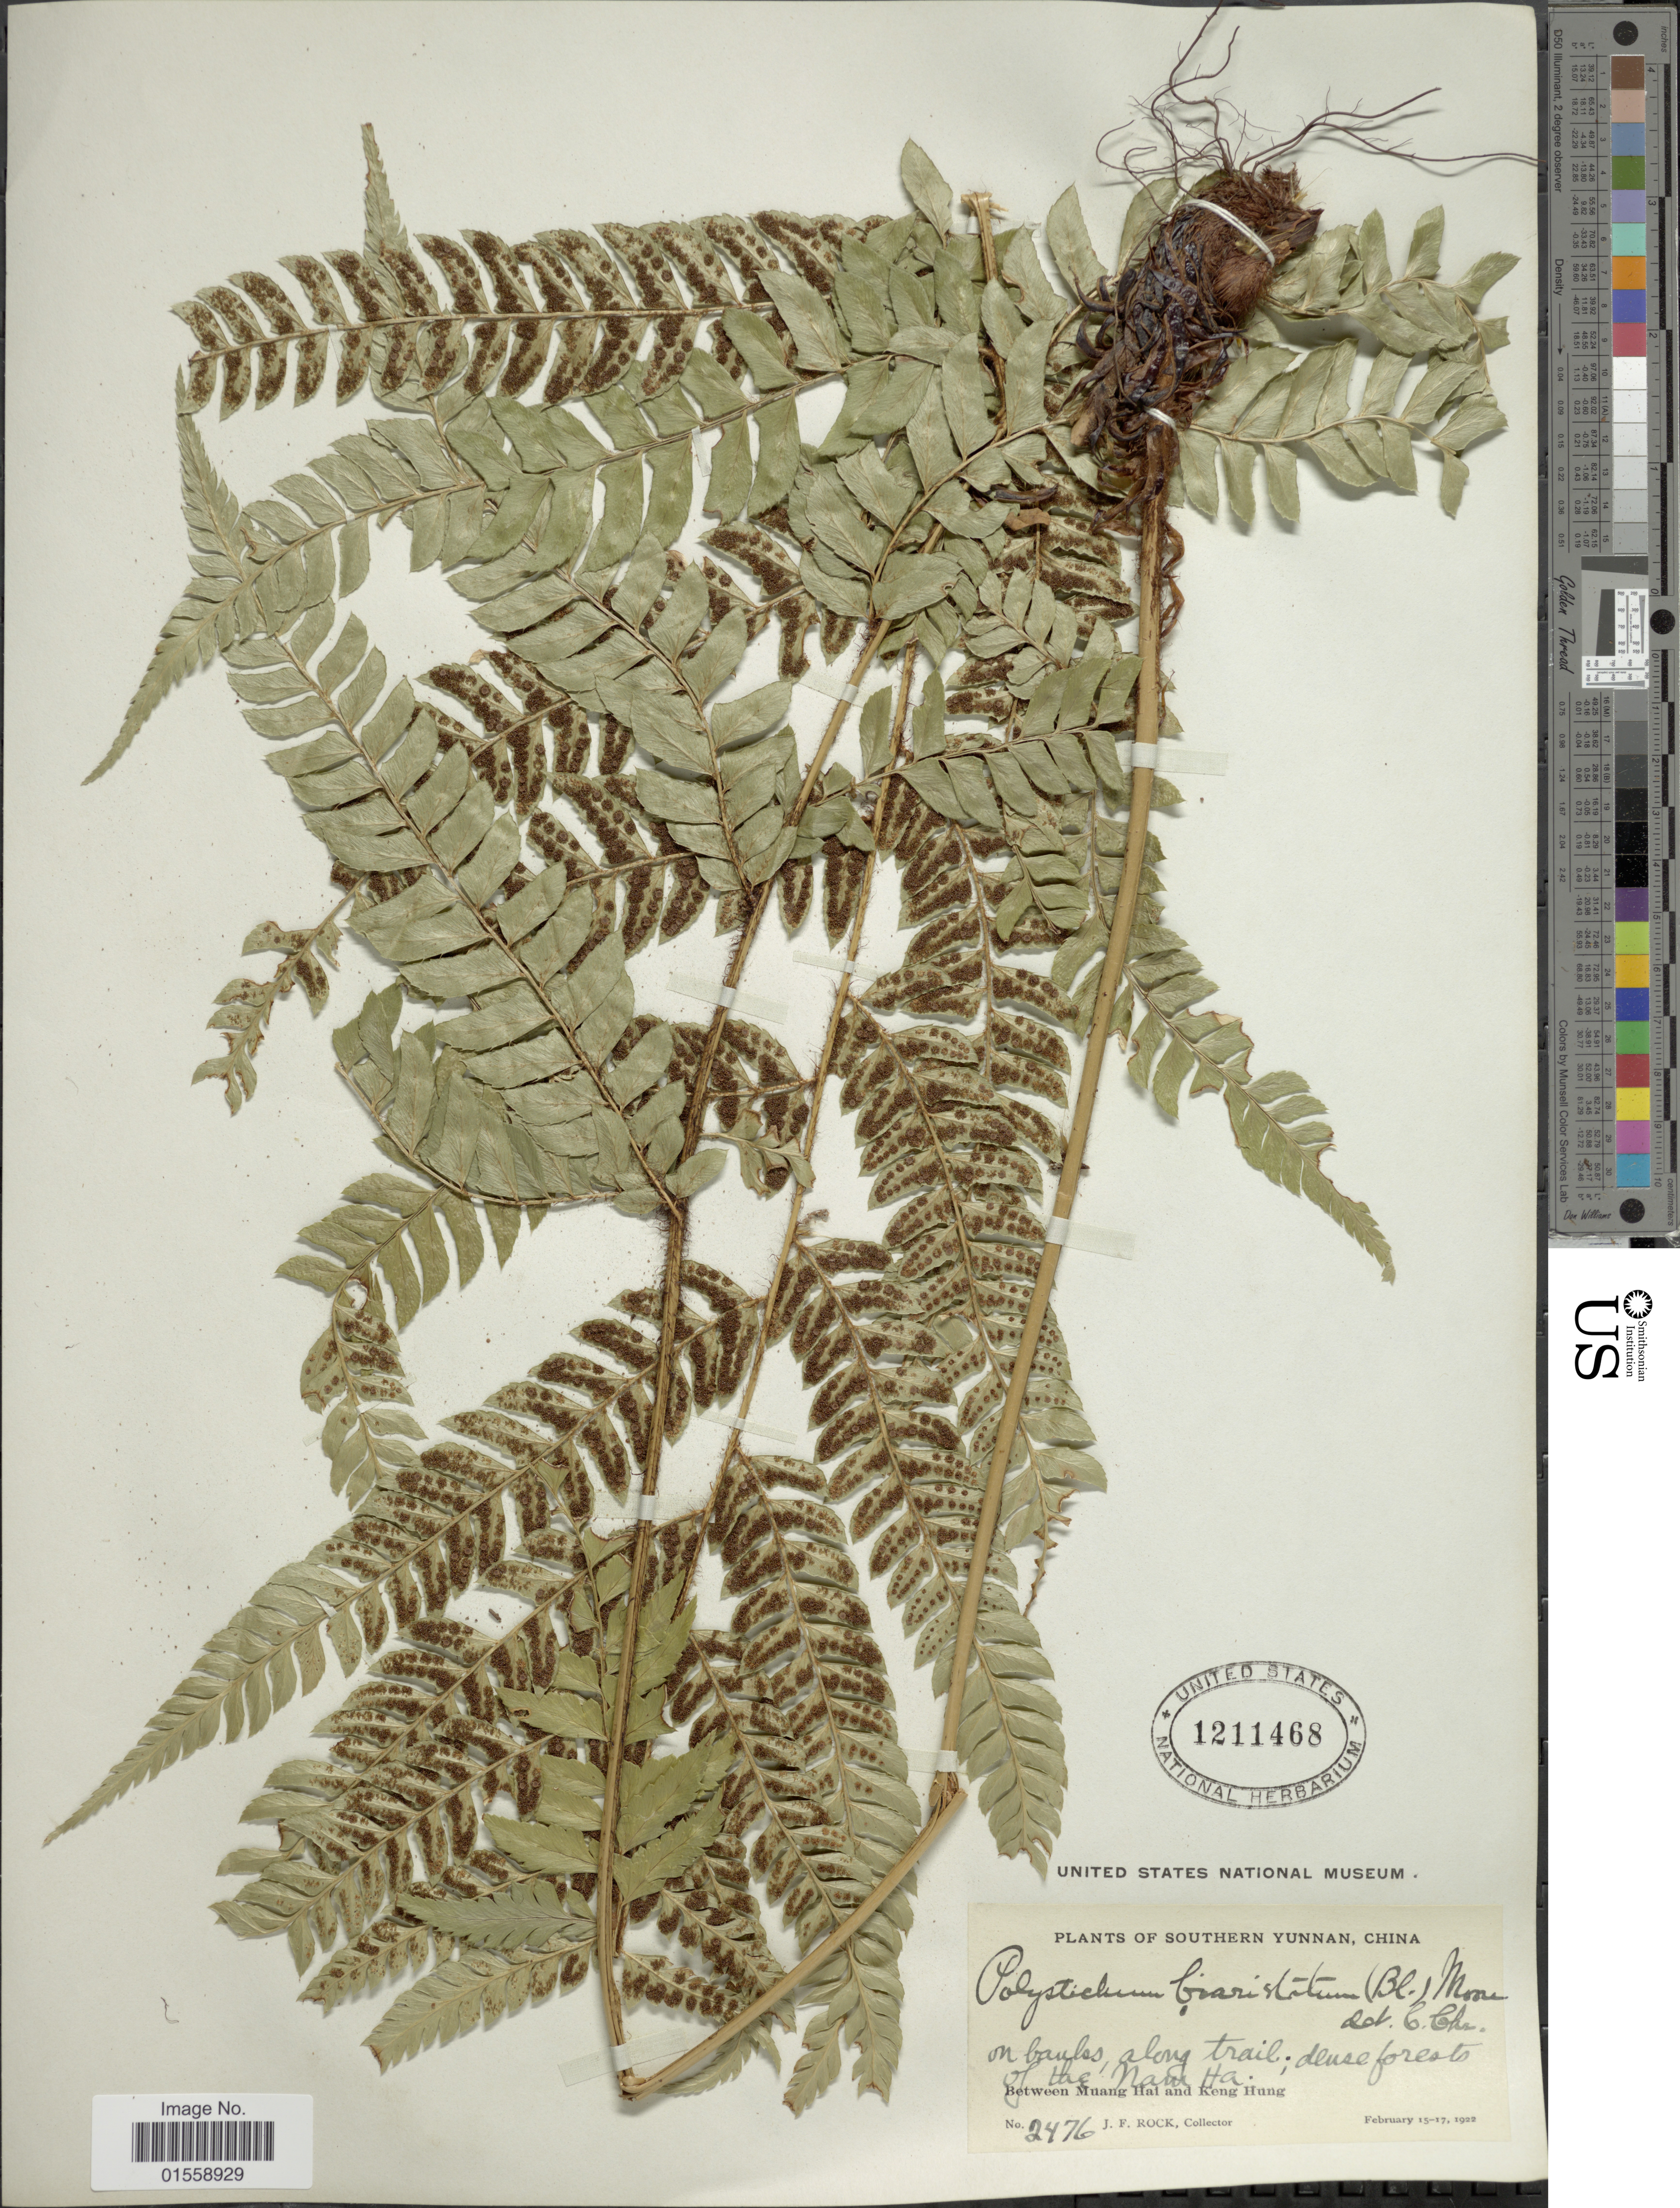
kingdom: Plantae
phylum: Tracheophyta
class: Polypodiopsida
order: Polypodiales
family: Dryopteridaceae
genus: Polystichum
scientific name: Polystichum biaristatum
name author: (Blume) T. Moore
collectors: J. Rock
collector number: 2476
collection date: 1922-02-15/1922-02-17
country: China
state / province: Yunnan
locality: Southern Yunnan, on banks, along trail; dense forests of the Nam Ha, between Muang Hai and Keng Hung.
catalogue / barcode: US 1211468